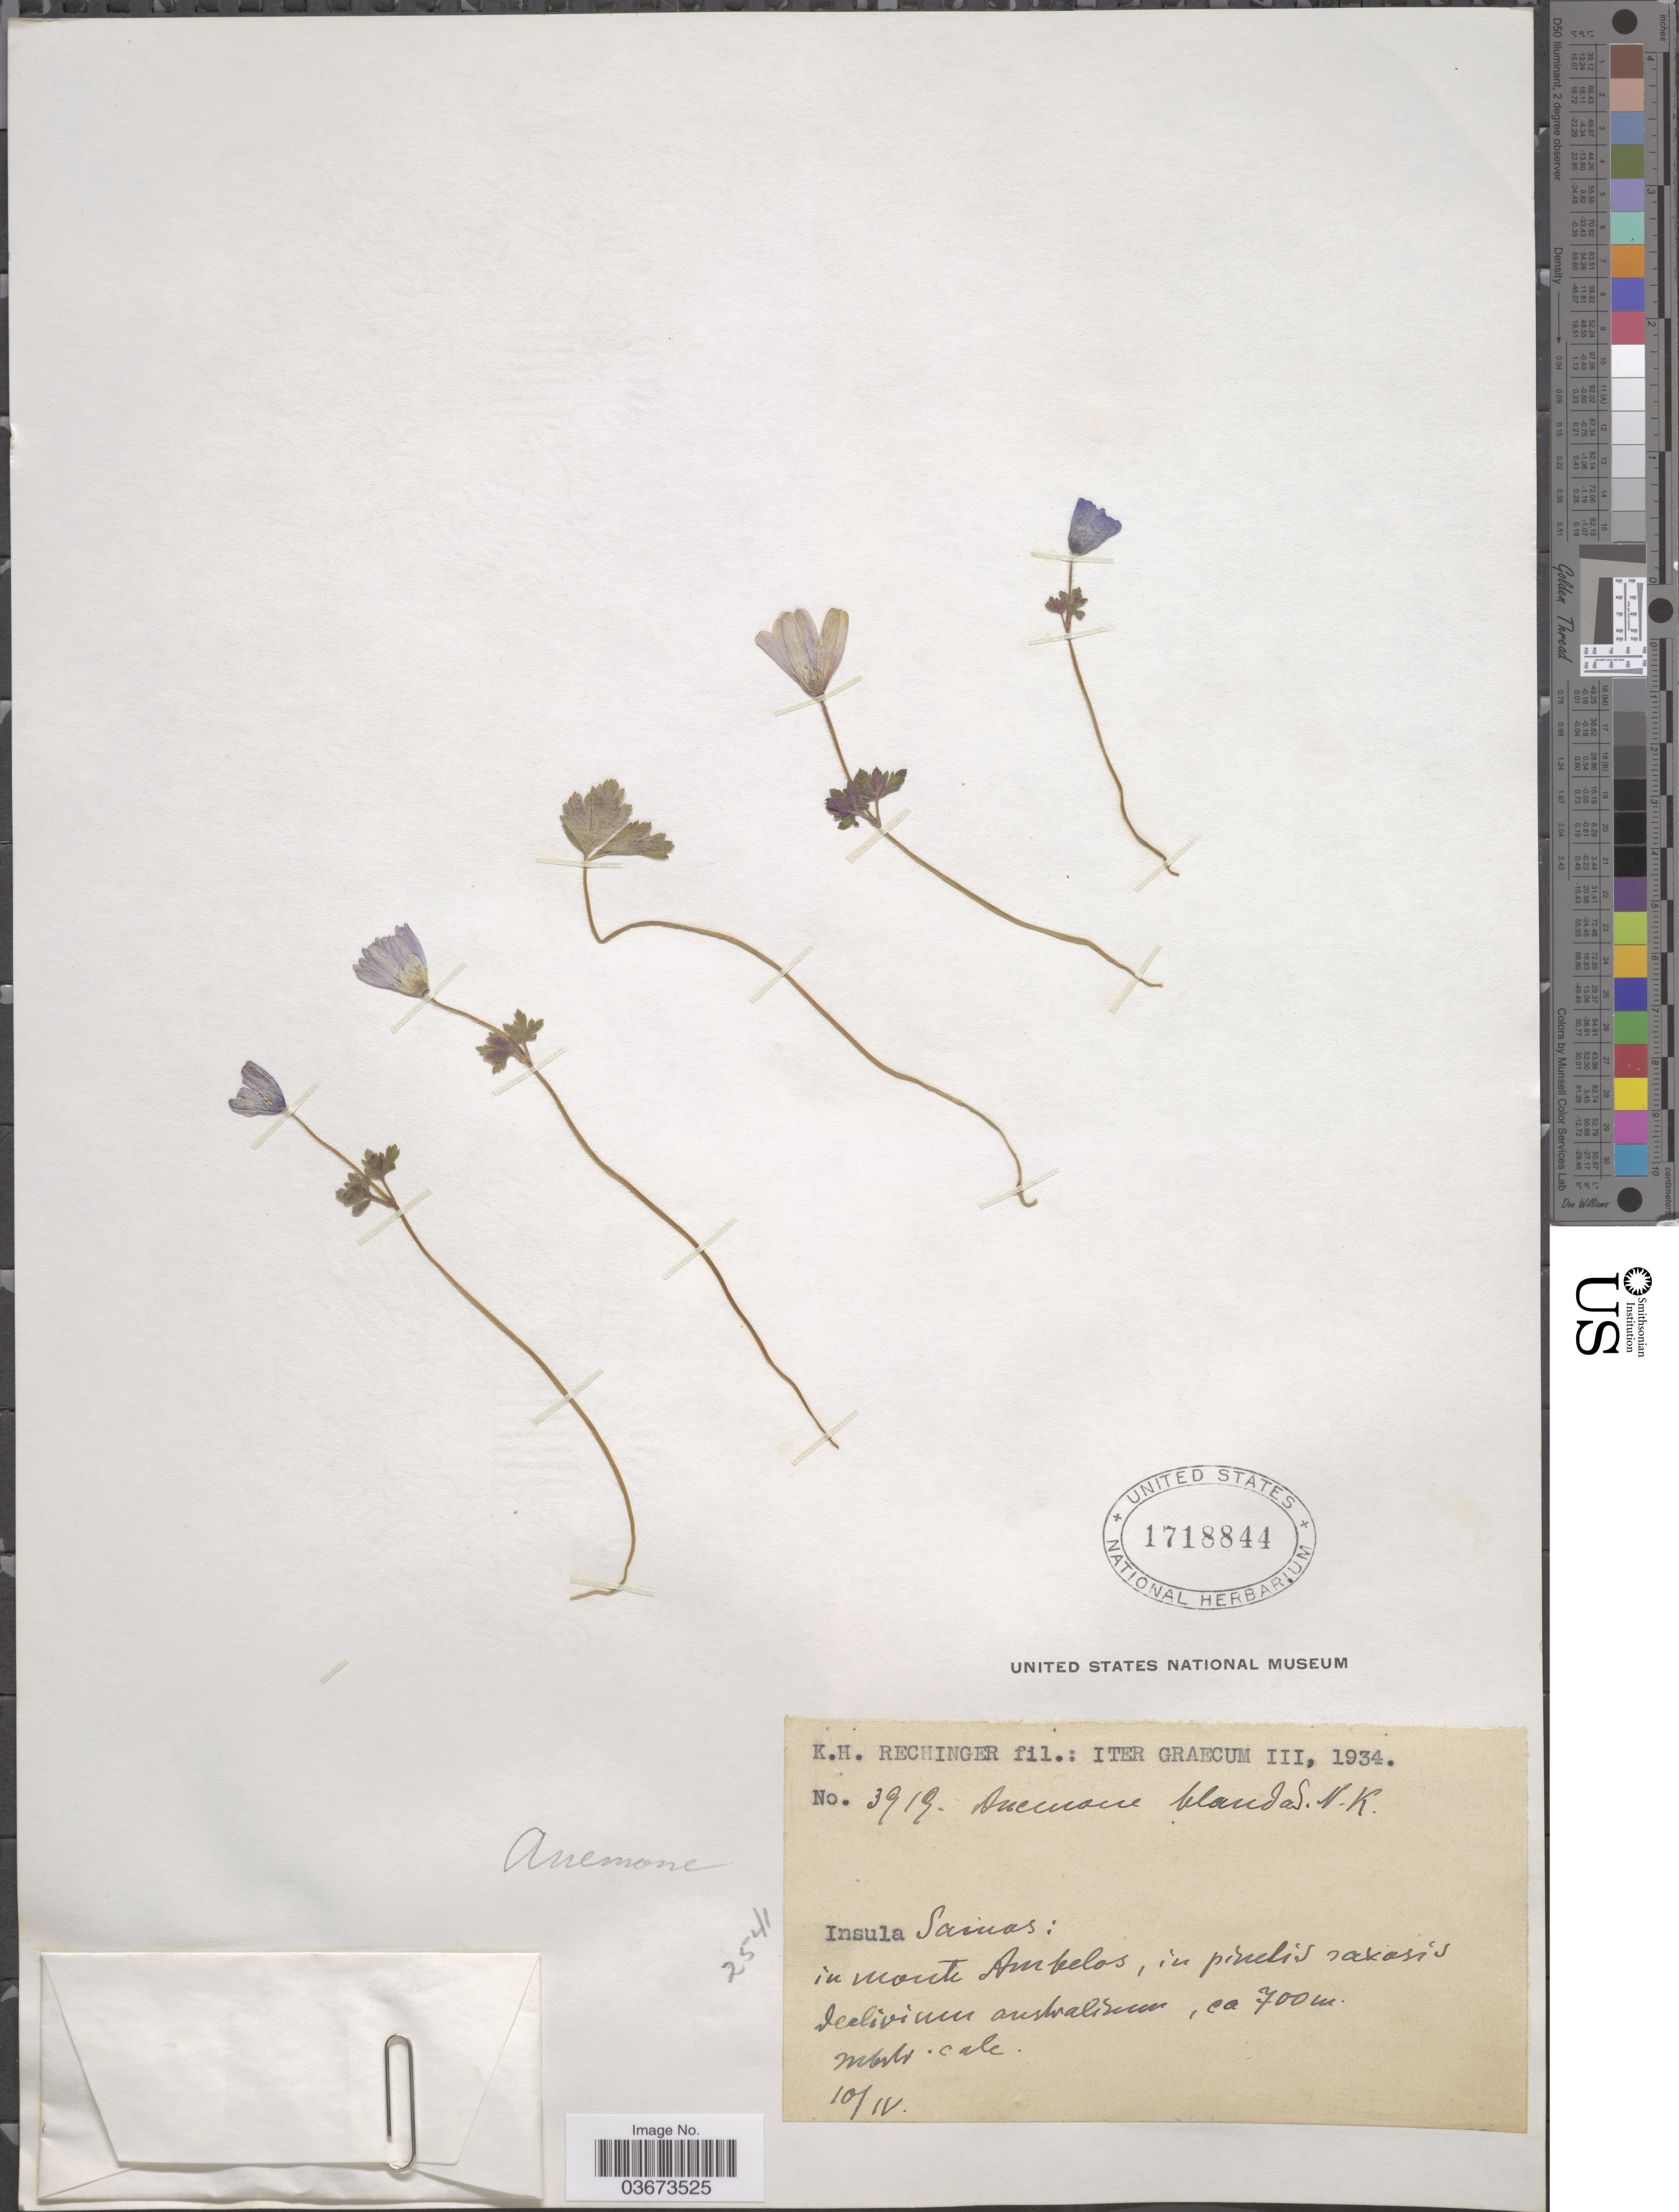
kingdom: Plantae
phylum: Tracheophyta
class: Magnoliopsida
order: Ranunculales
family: Ranunculaceae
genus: Anemone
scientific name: Anemone blanda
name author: Schott & Kotschy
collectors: K. H. Rechinger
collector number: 3919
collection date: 1934-04-10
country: Greece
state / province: North Aegean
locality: Insula Samos: in monte Ambelos.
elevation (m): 700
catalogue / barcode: US 1718844